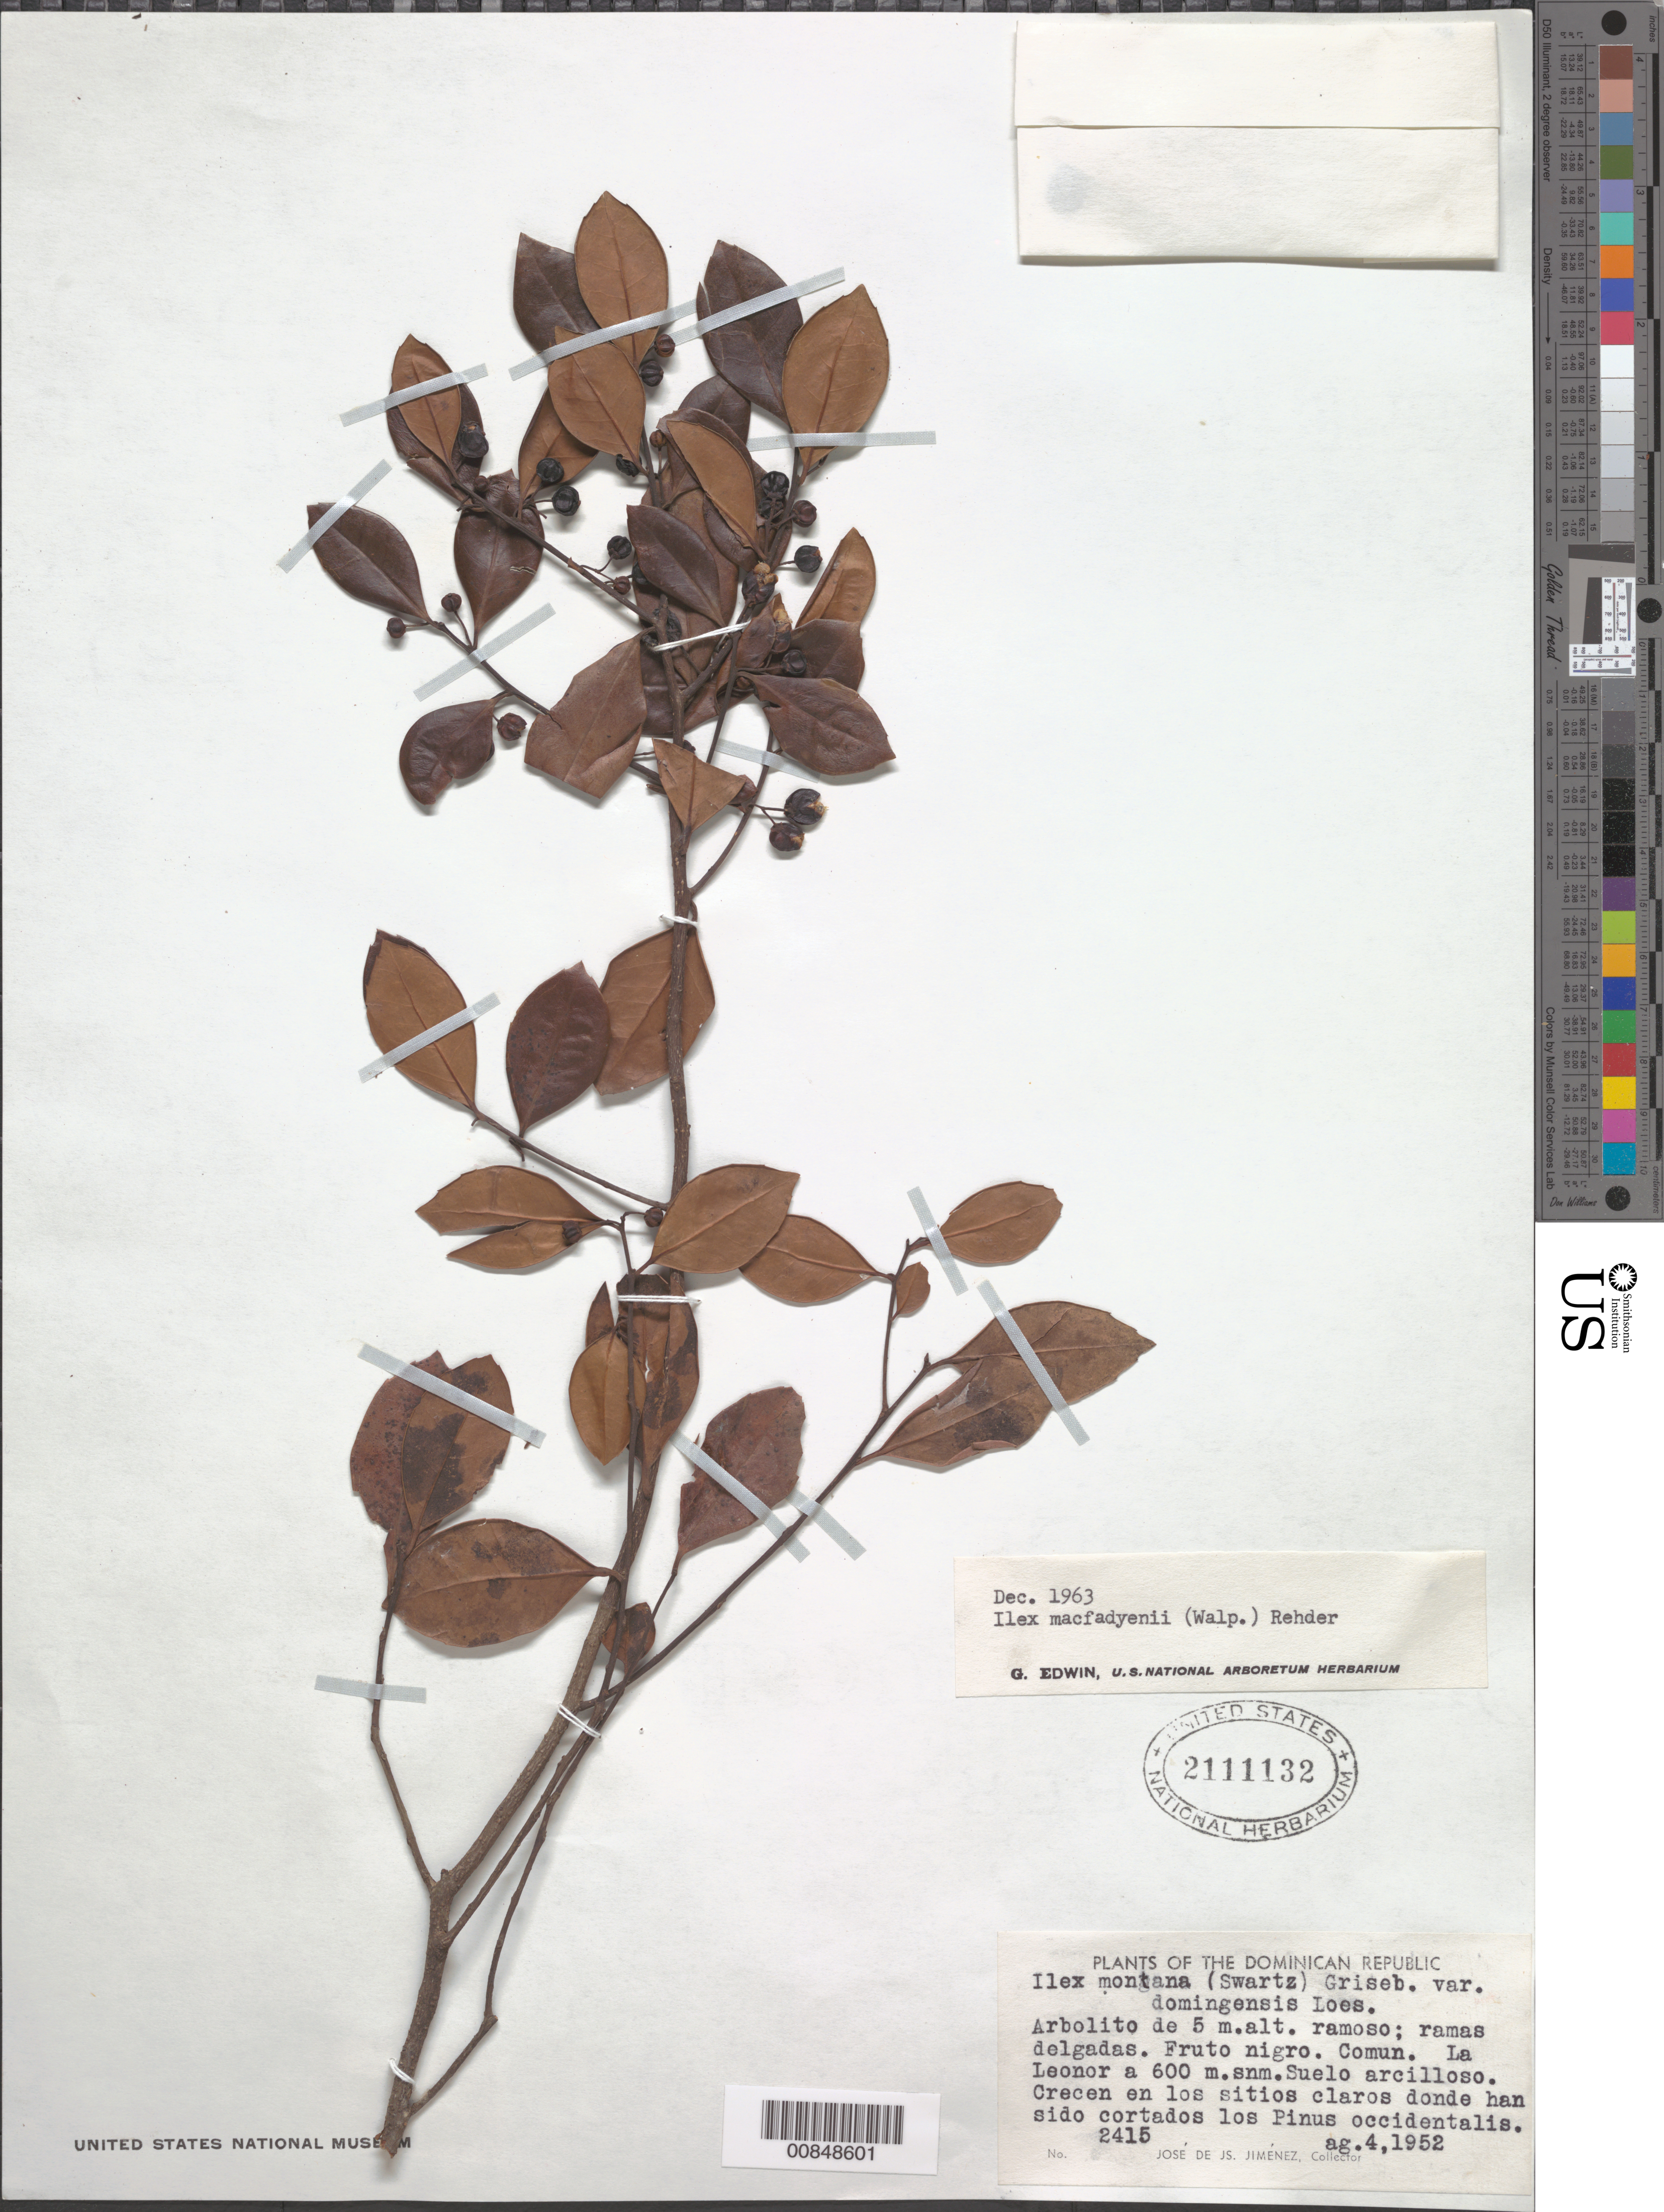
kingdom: Plantae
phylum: Tracheophyta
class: Magnoliopsida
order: Aquifoliales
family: Aquifoliaceae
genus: Ilex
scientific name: Ilex macfadyenii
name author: Rehder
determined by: Edwin, G.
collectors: J. J. Jiménez Almonte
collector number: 2415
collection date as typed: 04 Aug 1952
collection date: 1952-08-04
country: Dominican Republic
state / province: Monte Cristi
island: Hispaniola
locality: La Leonor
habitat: Suelo arcilloso, crecen en los sitios claros donde han sido cortados los Pinus occidentalis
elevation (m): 600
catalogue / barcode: US 2111132